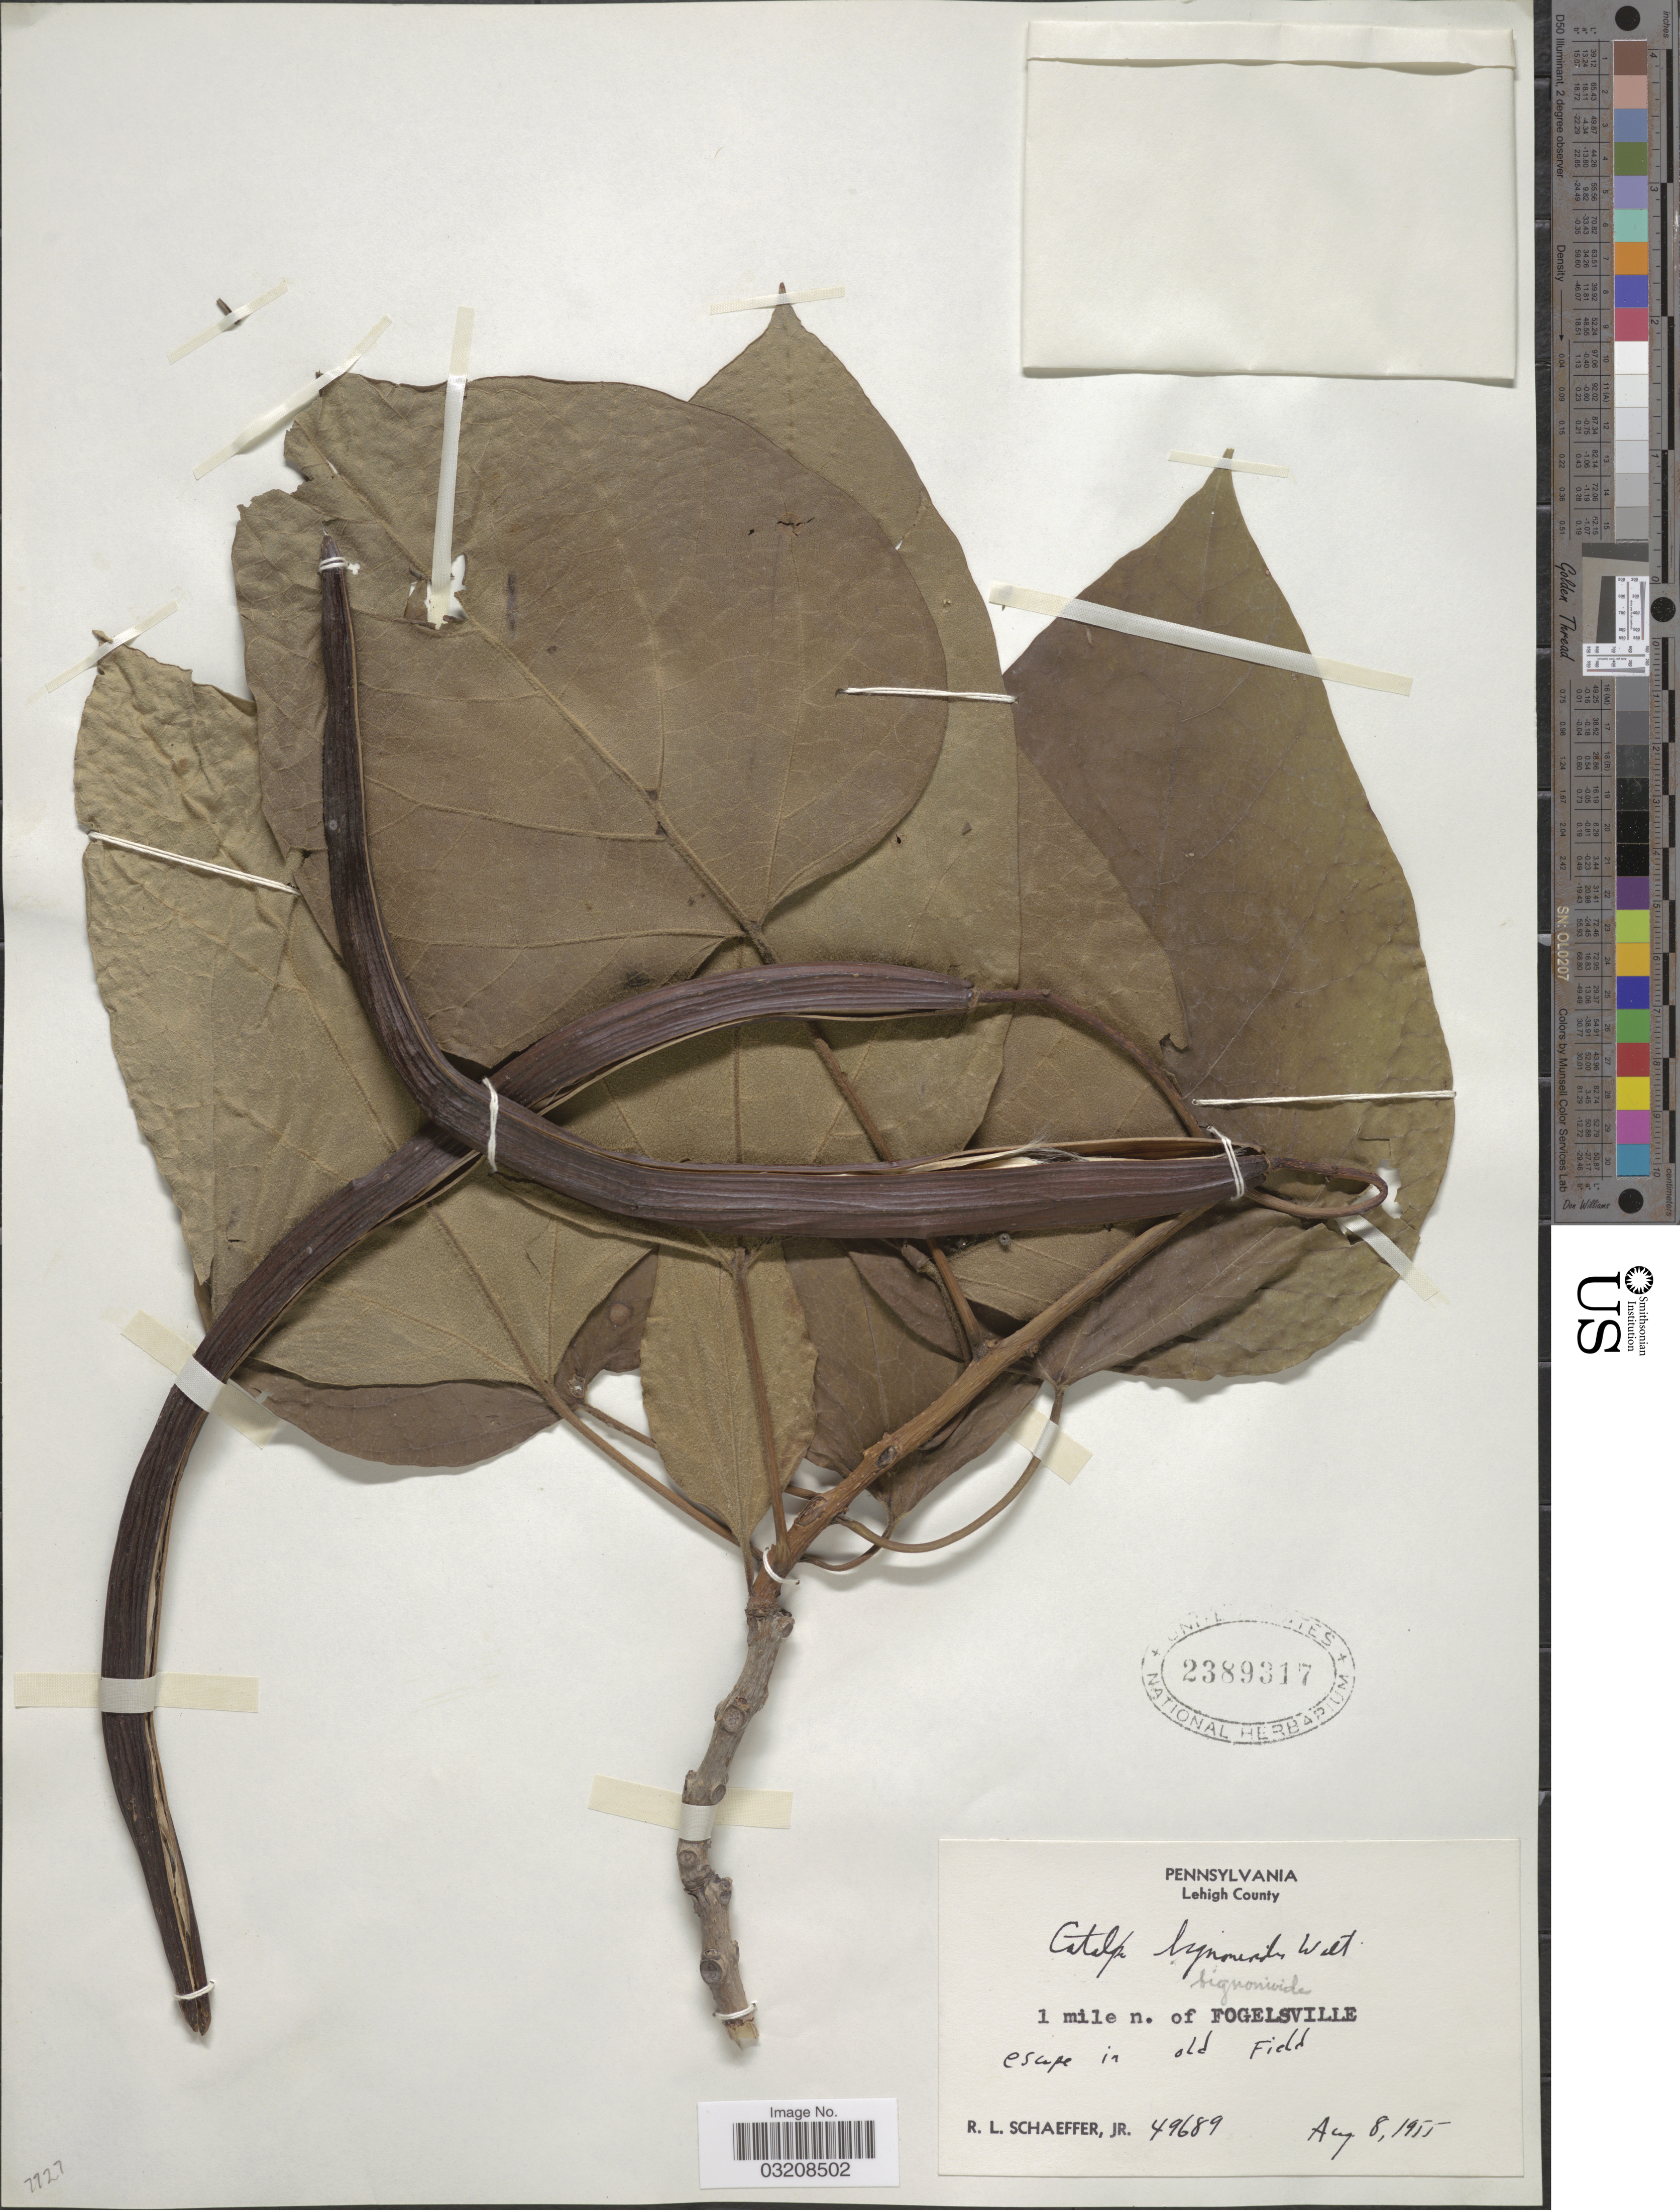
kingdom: Plantae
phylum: Tracheophyta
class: Magnoliopsida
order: Lamiales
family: Bignoniaceae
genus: Catalpa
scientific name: Catalpa bignonioides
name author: Walter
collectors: R. L. Schaeffer Jr.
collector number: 49689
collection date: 1955-08-08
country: United States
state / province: Pennsylvania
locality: Lehigh County. 1 mile n. of Fogelsville.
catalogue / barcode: US 2389317